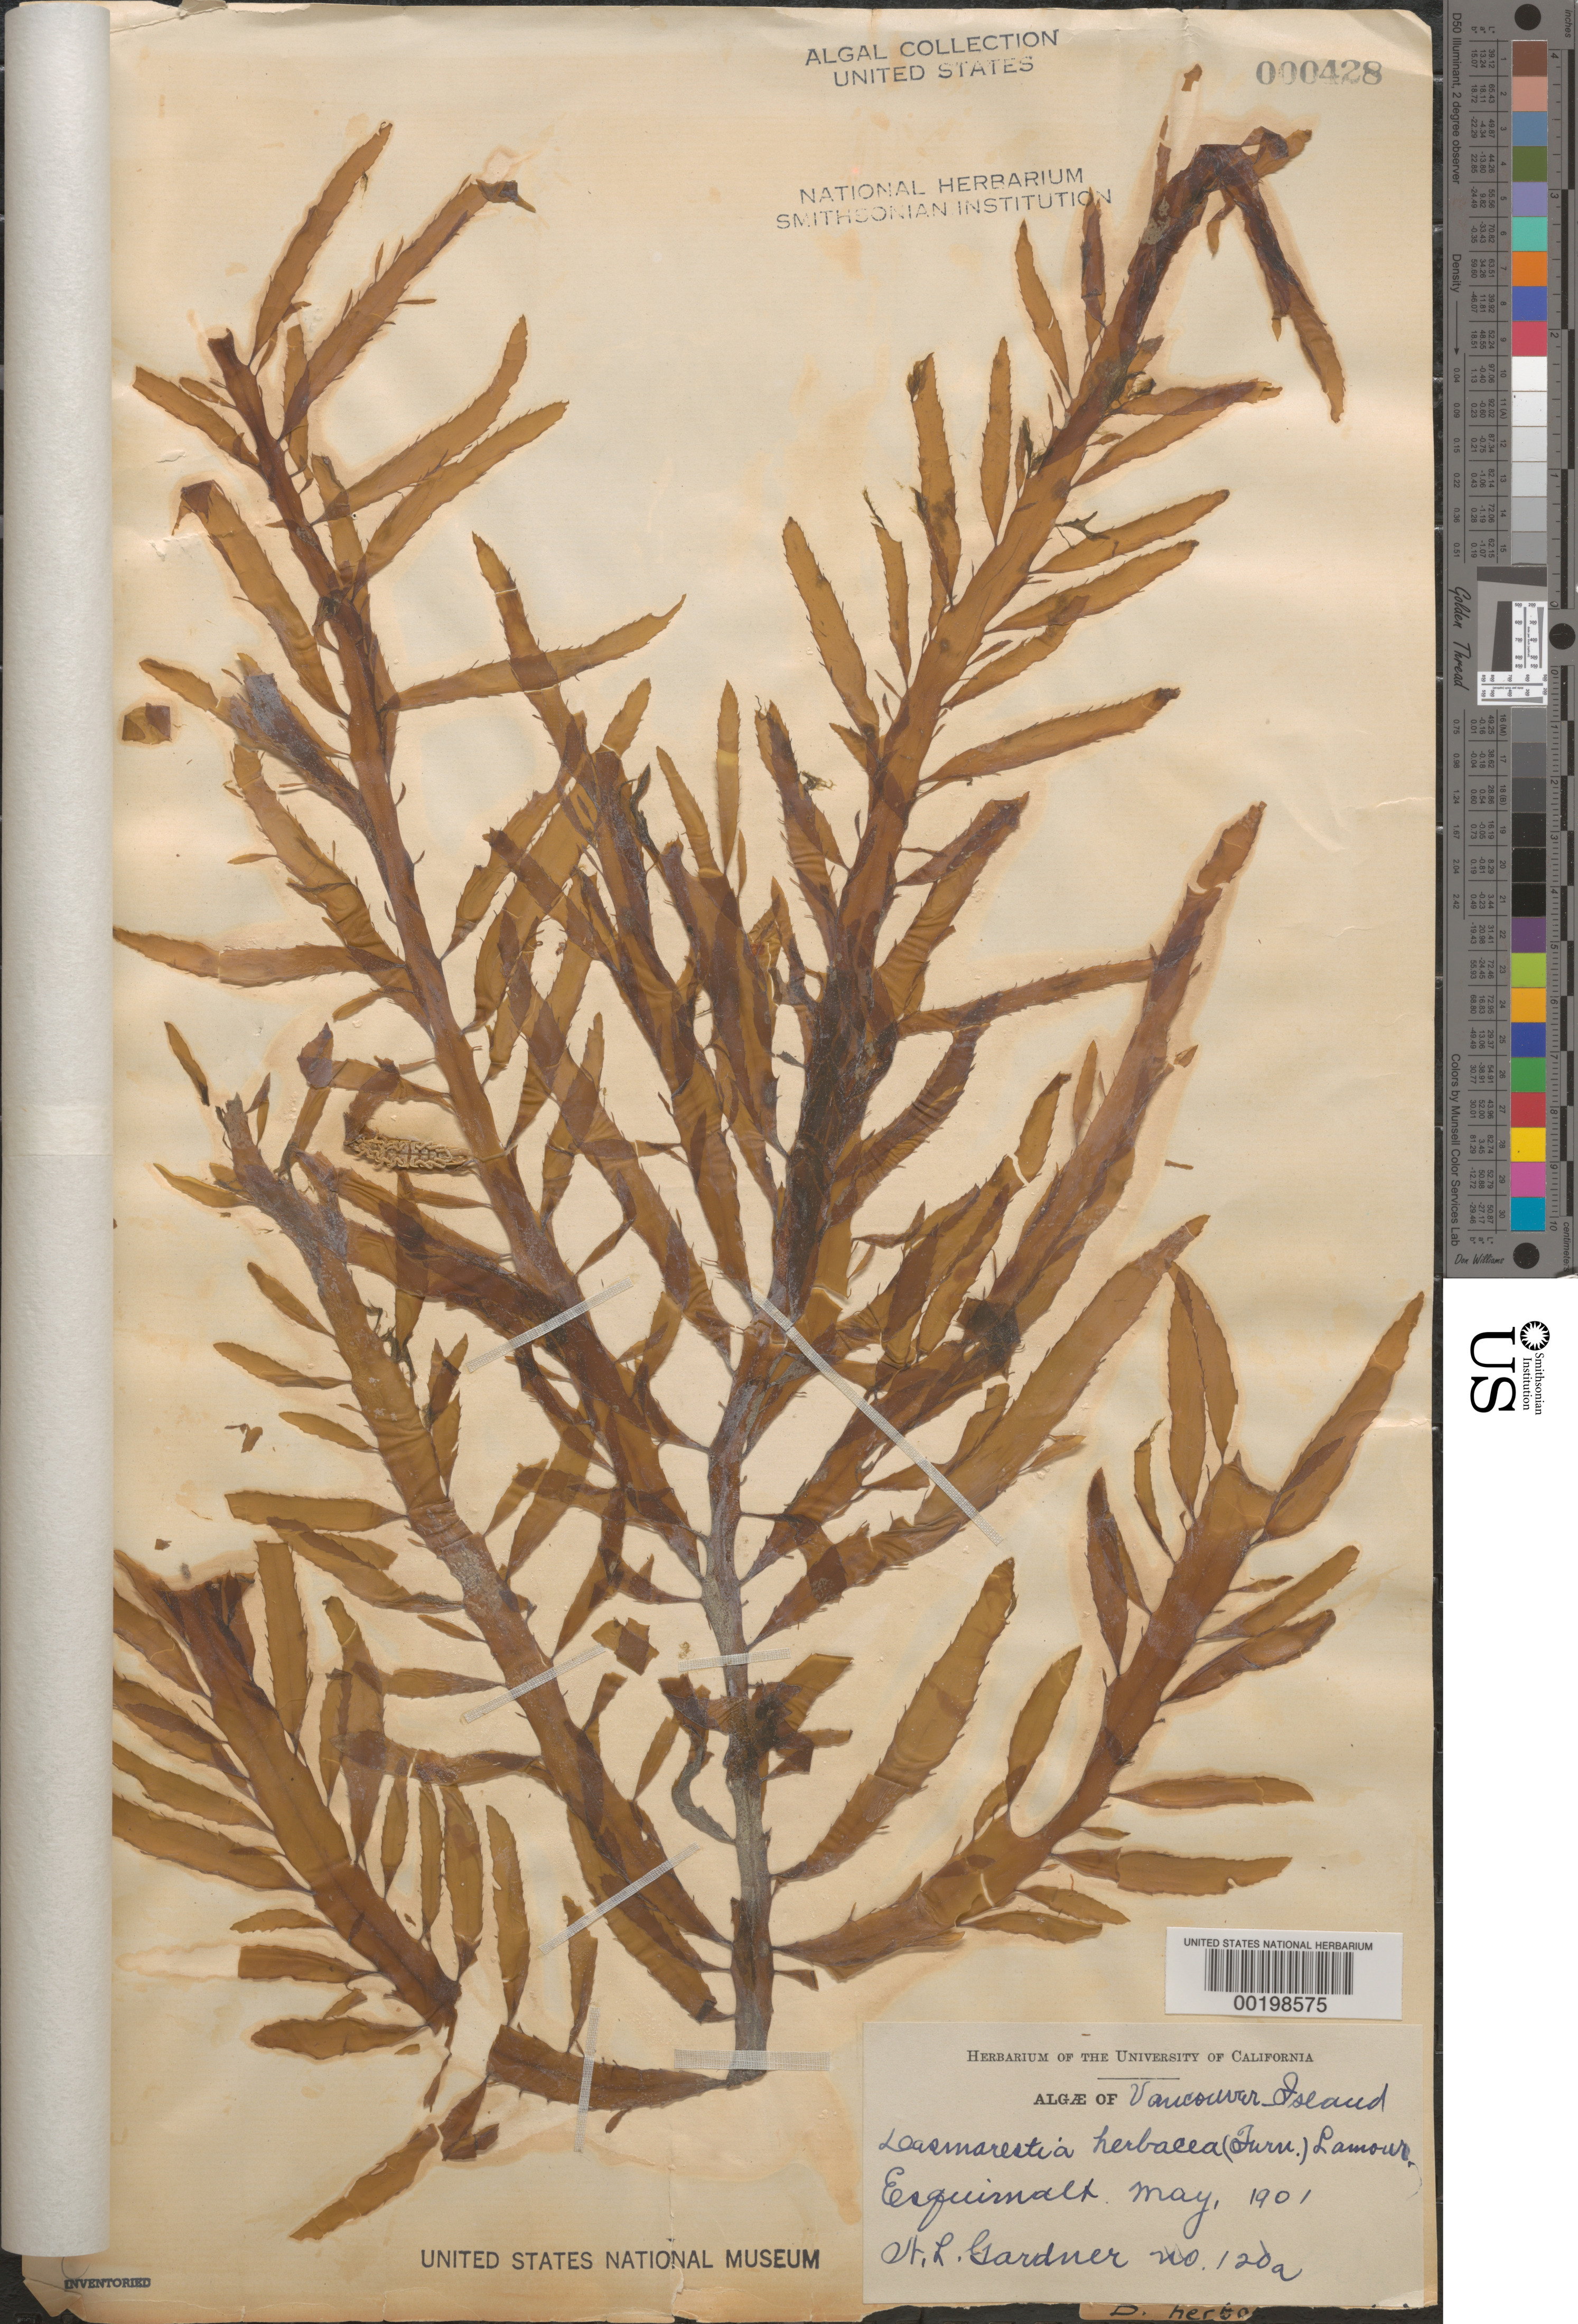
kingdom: Chromista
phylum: Ochrophyta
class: Phaeophyceae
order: Desmarestiales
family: Desmarestiaceae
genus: Desmarestia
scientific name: Desmarestia herbacea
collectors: N. Gardner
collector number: NLG 120a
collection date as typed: May 1901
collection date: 1901-05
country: Canada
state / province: British Columbia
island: Vancouver Island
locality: Esquimalt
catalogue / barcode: US 428